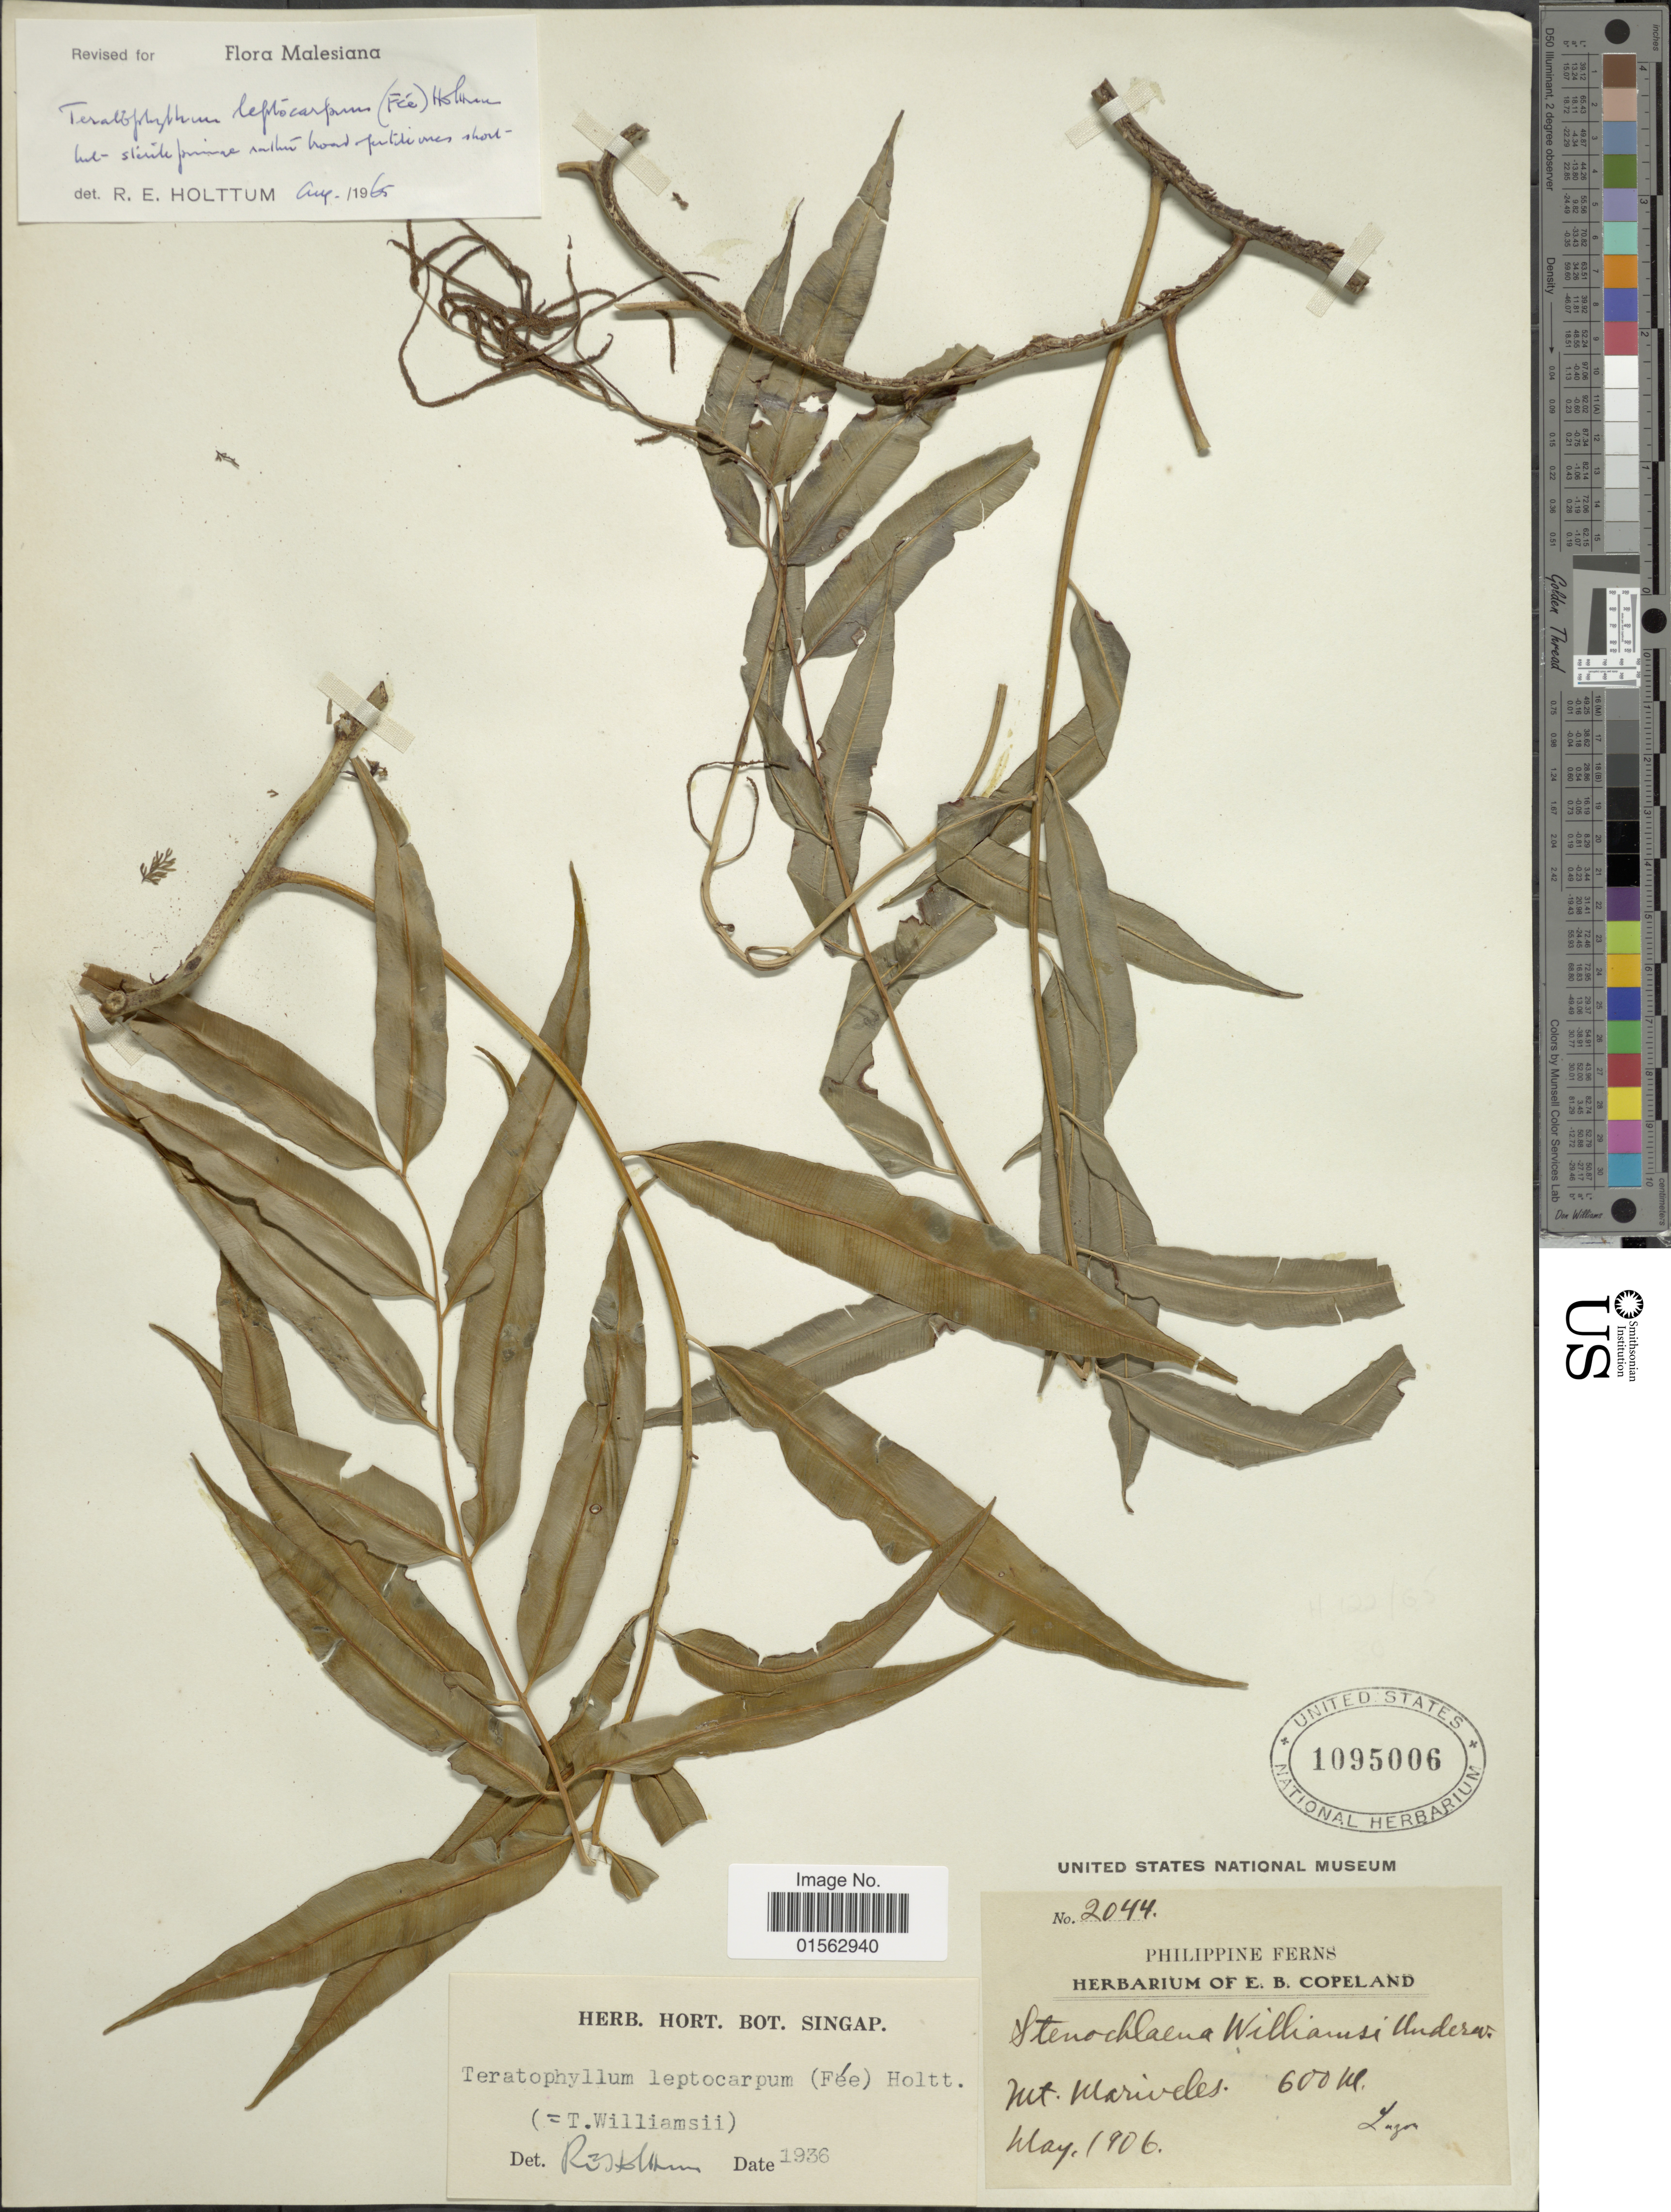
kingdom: Plantae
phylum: Tracheophyta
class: Polypodiopsida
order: Polypodiales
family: Dryopteridaceae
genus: Teratophyllum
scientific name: Teratophyllum leptocarpum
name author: (Fée) Holttum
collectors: ex herb. E. B. Copeland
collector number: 2044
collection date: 1906-05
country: Philippines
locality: Mt. Mariveles, Luzon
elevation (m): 600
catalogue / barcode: US 1095006